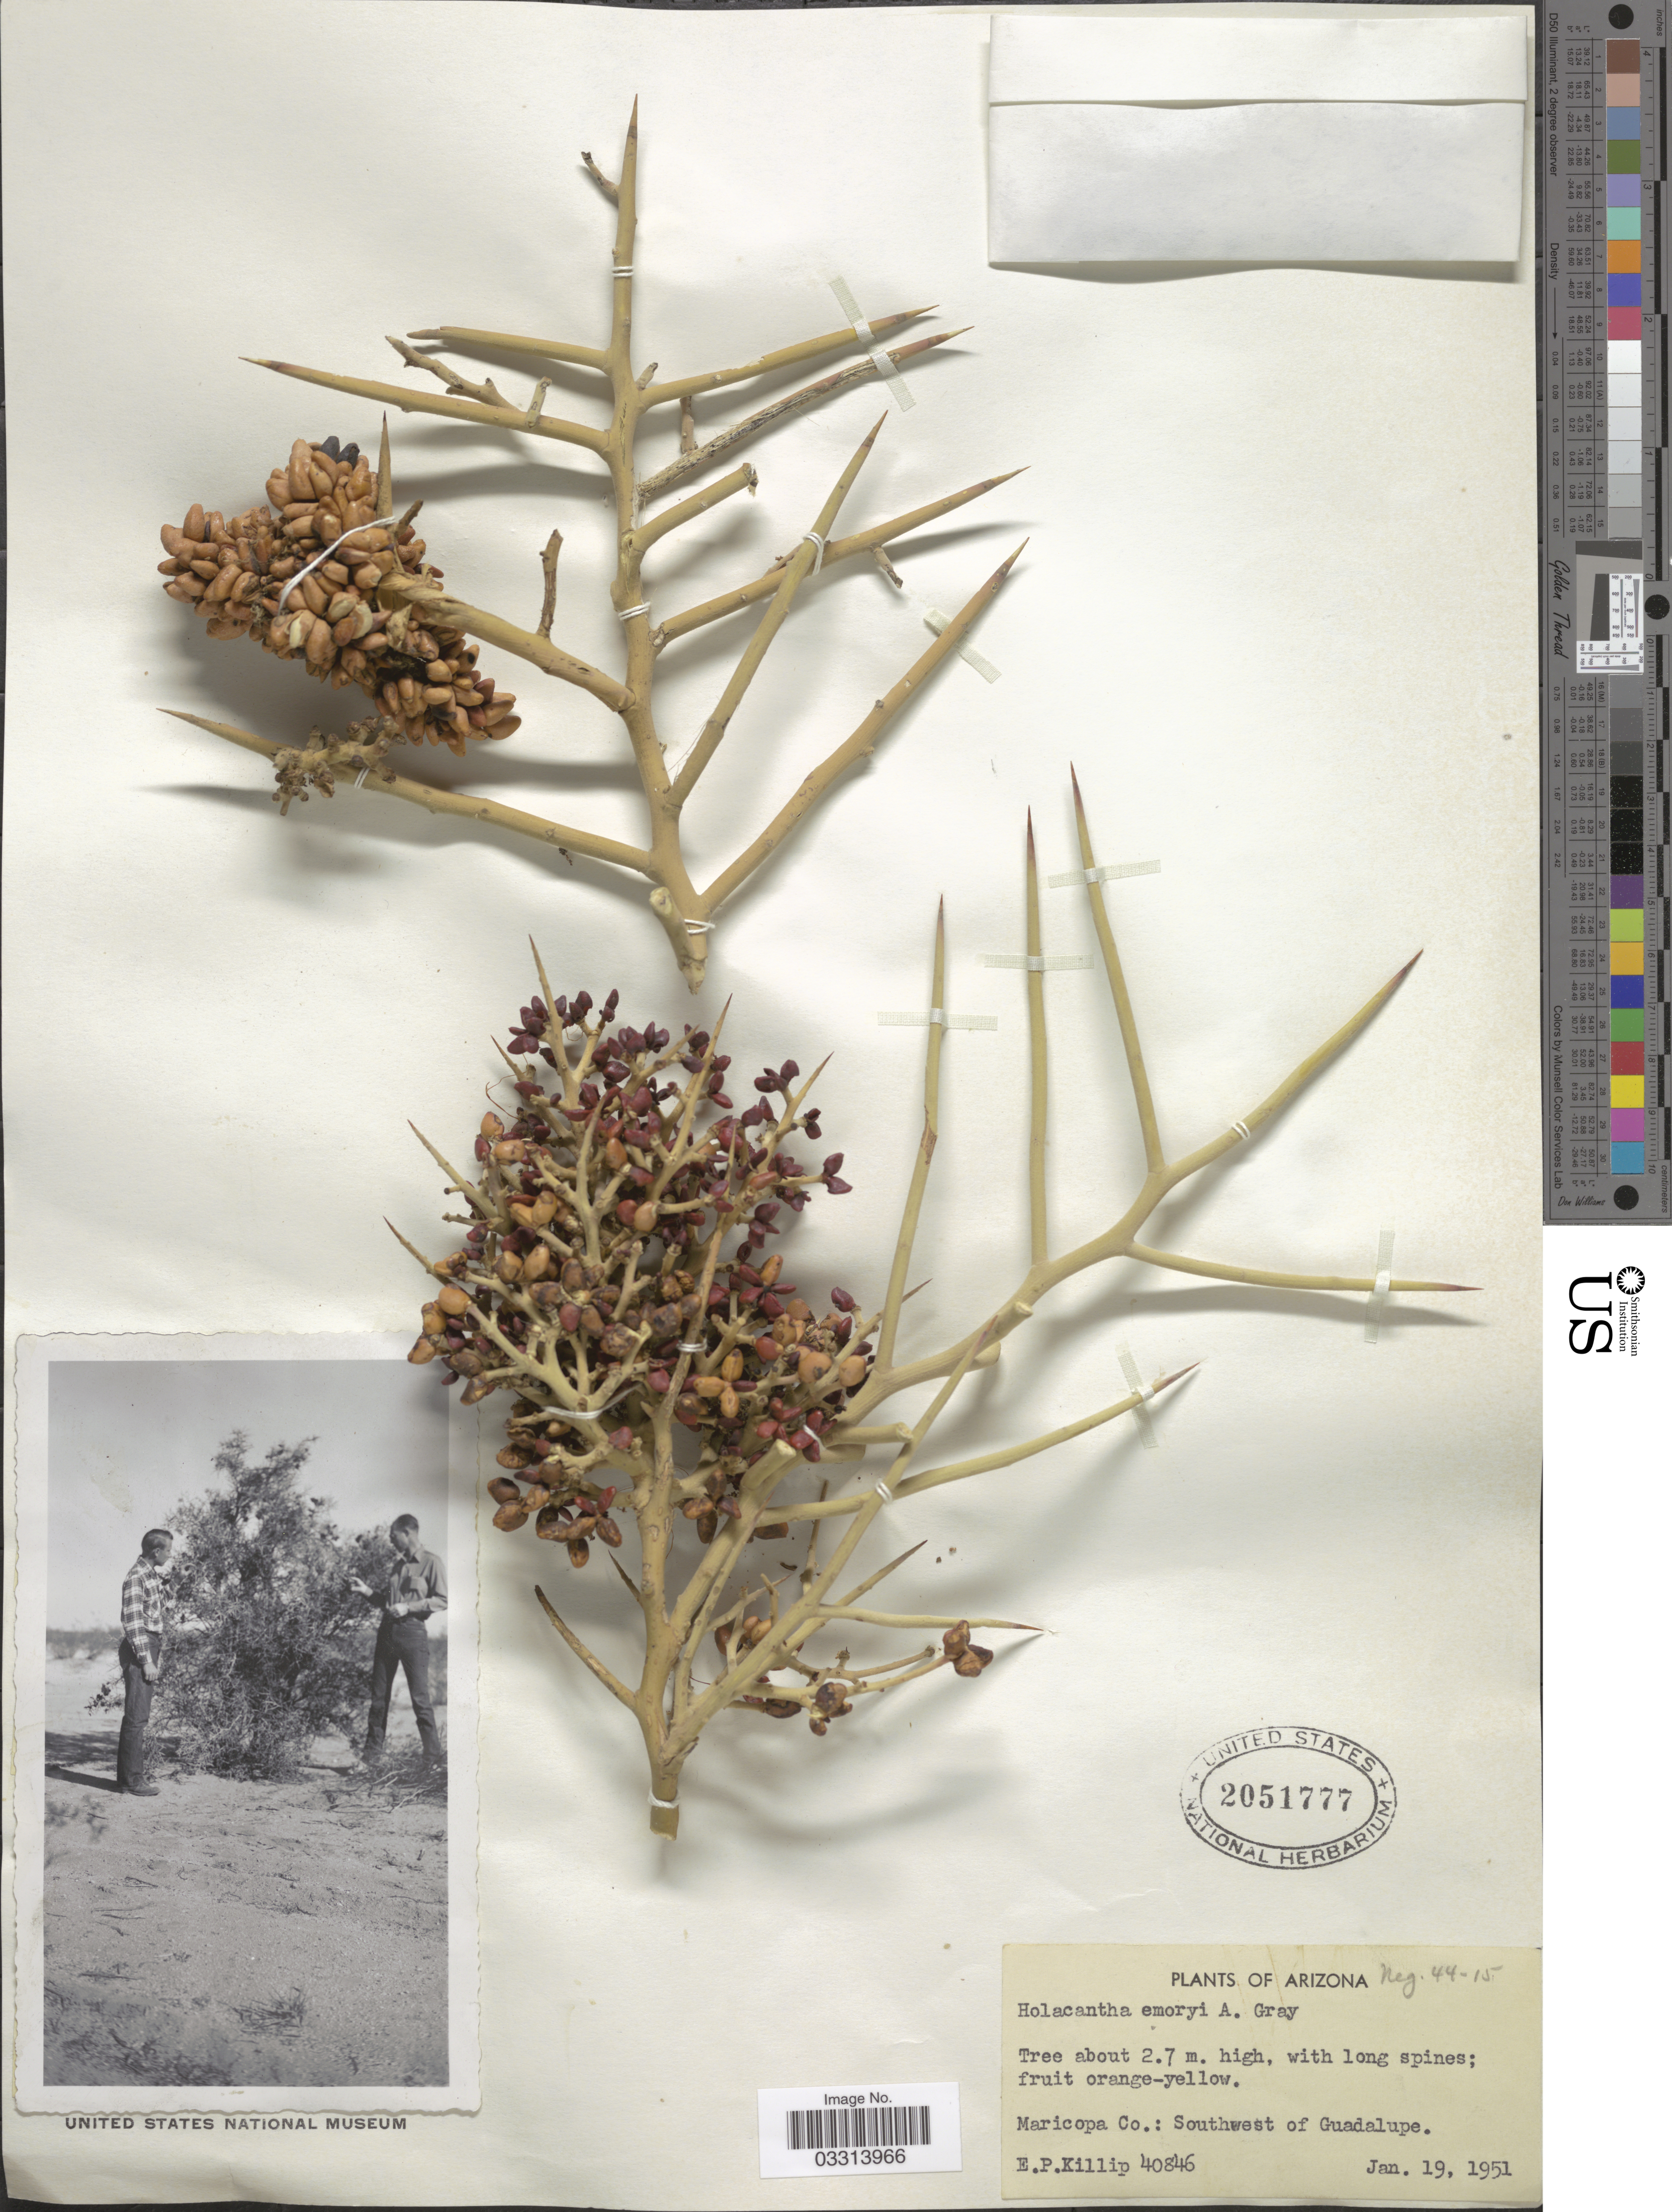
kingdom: Plantae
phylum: Tracheophyta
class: Magnoliopsida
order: Sapindales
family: Simaroubaceae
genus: Castela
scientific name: Castela emoryi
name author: (A. Gray) Moran & Felger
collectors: E. P. Killip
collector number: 40846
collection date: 1951-01-19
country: United States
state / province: Arizona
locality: Maricopa Co.: Southwest of Guadalupe.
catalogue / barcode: US 2051777